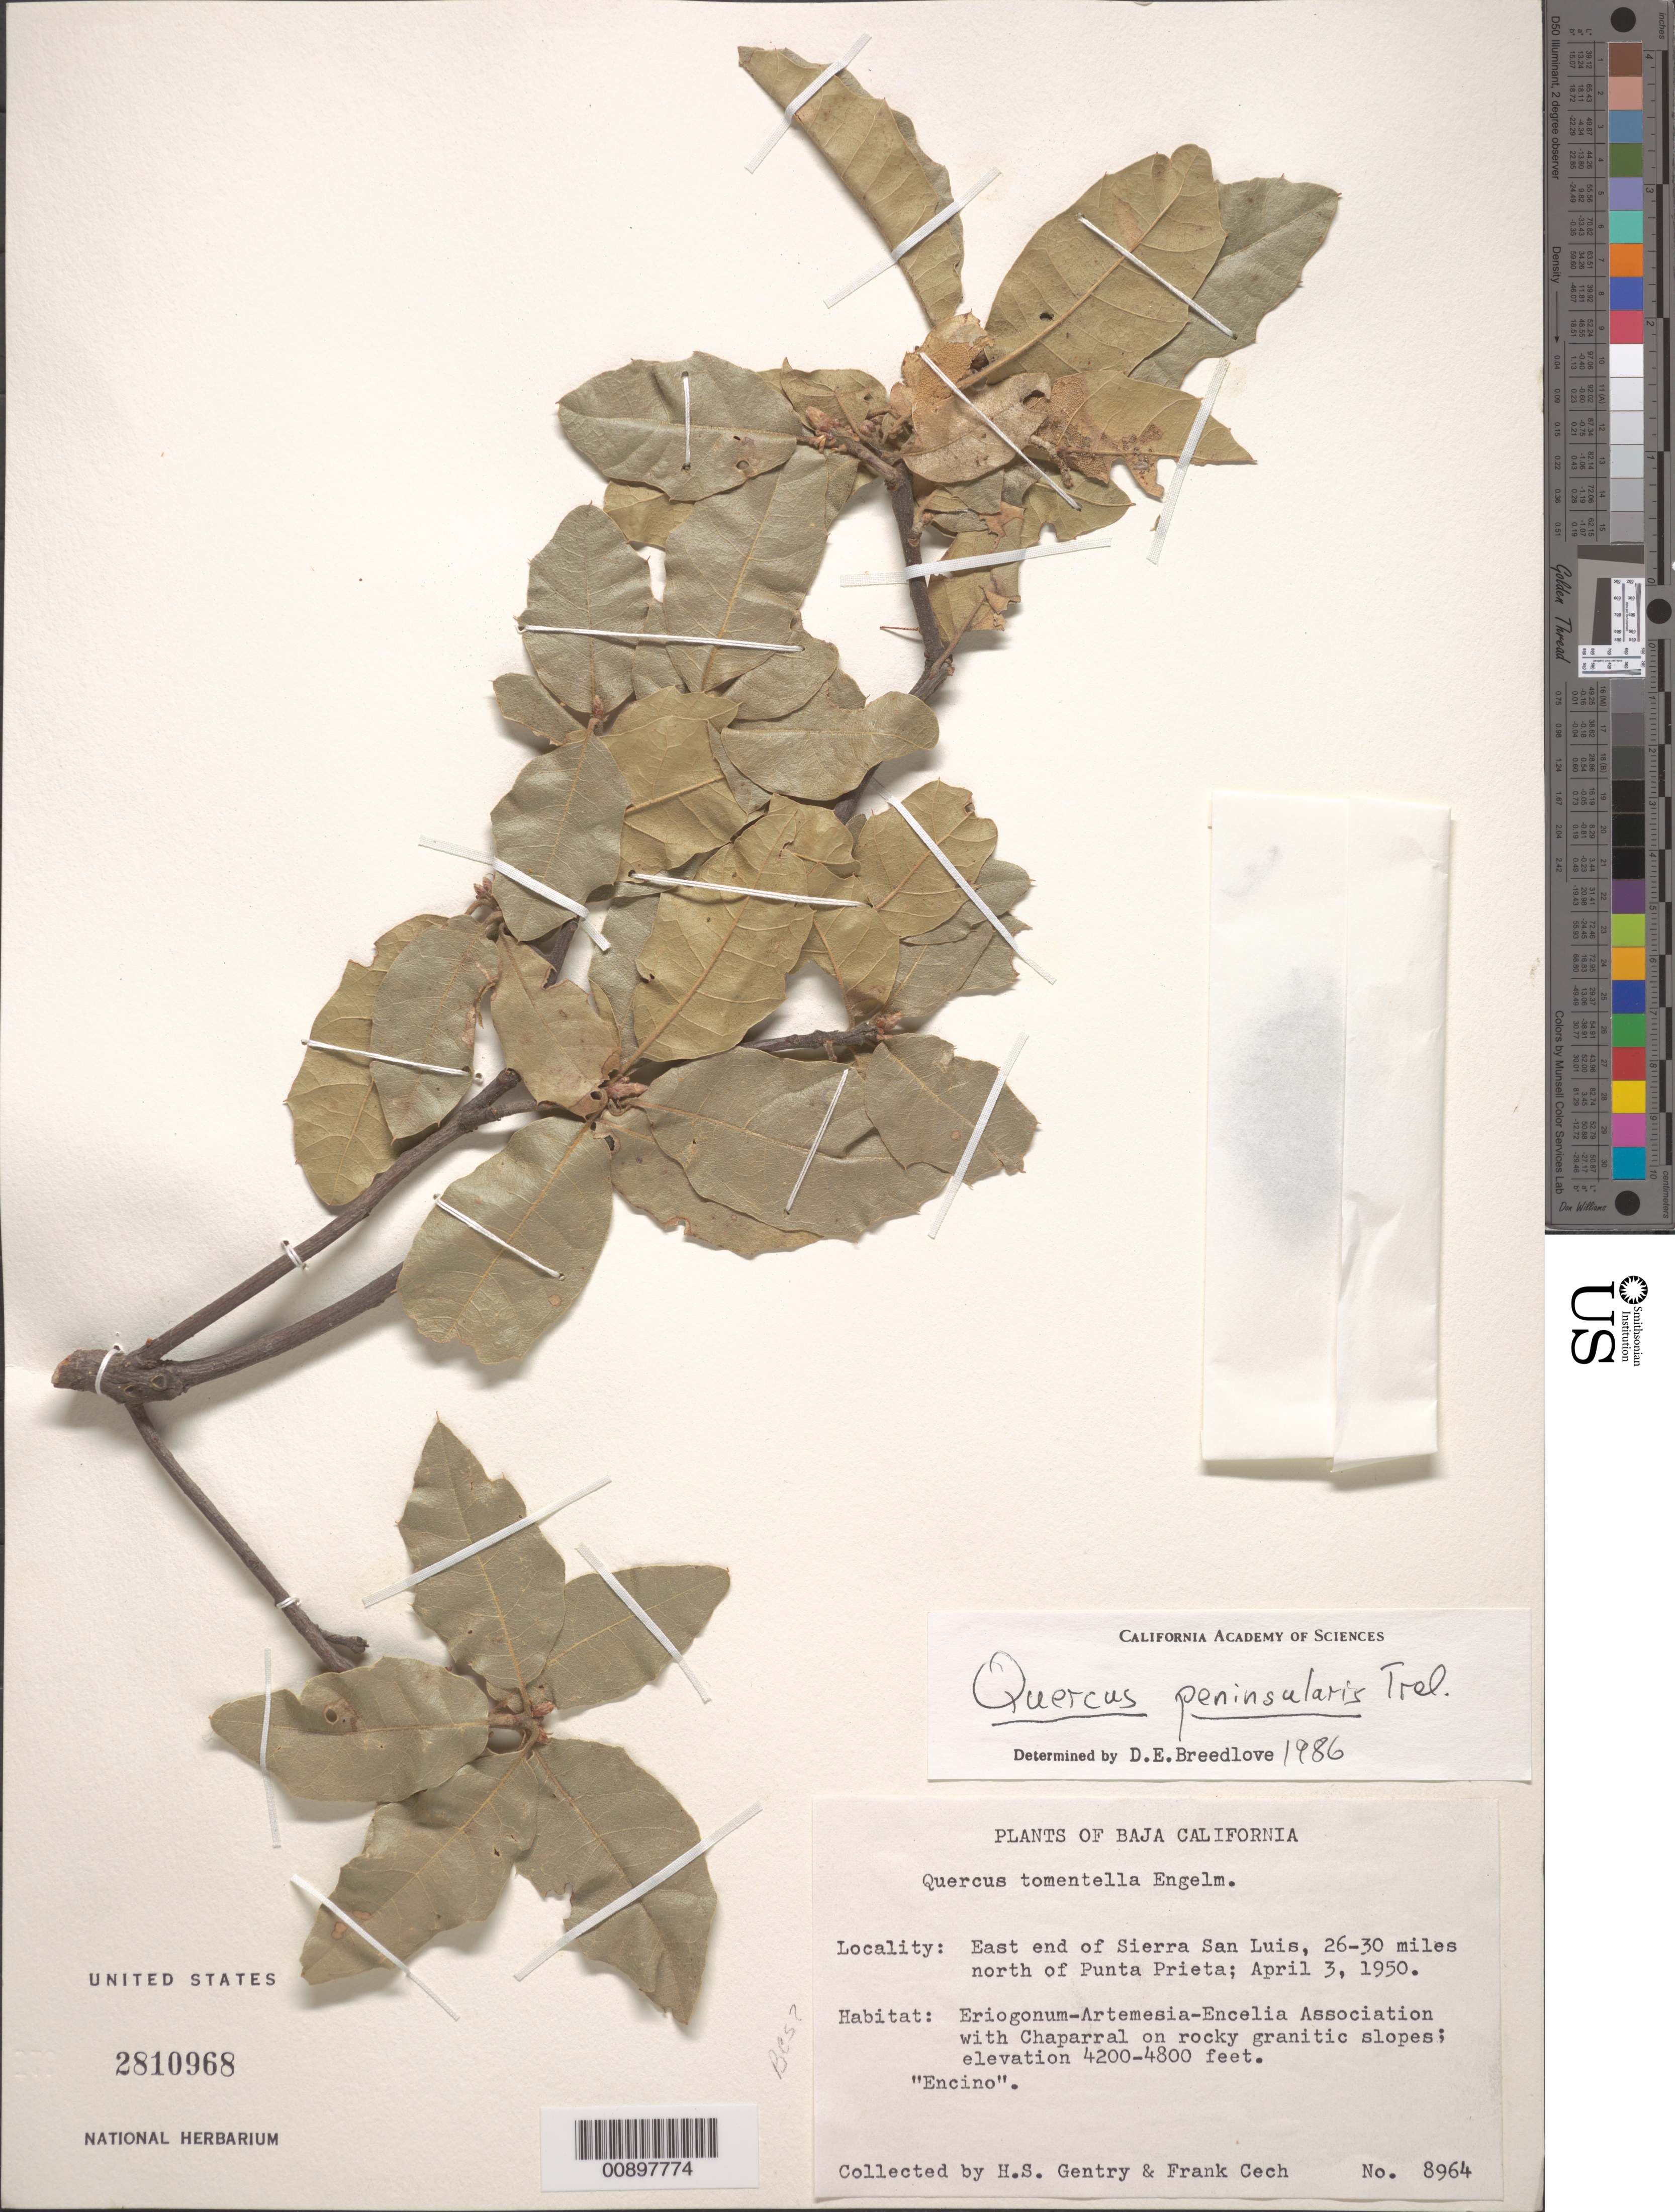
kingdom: Plantae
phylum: Tracheophyta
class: Magnoliopsida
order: Fagales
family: Fagaceae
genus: Quercus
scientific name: Quercus peninsularis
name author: Trel.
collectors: H. S. Gentry & F. Cech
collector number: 8964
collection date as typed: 03 Apr 1950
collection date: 1950-04-03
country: Mexico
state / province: Baja California Norte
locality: East end of Sierra San Luis, 26-30 miles north of Punta Prieta.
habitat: Eriogonum-Artemesia-Encelia Association with Chaparral on rocky granitic slopes.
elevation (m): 1280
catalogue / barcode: US 2810968